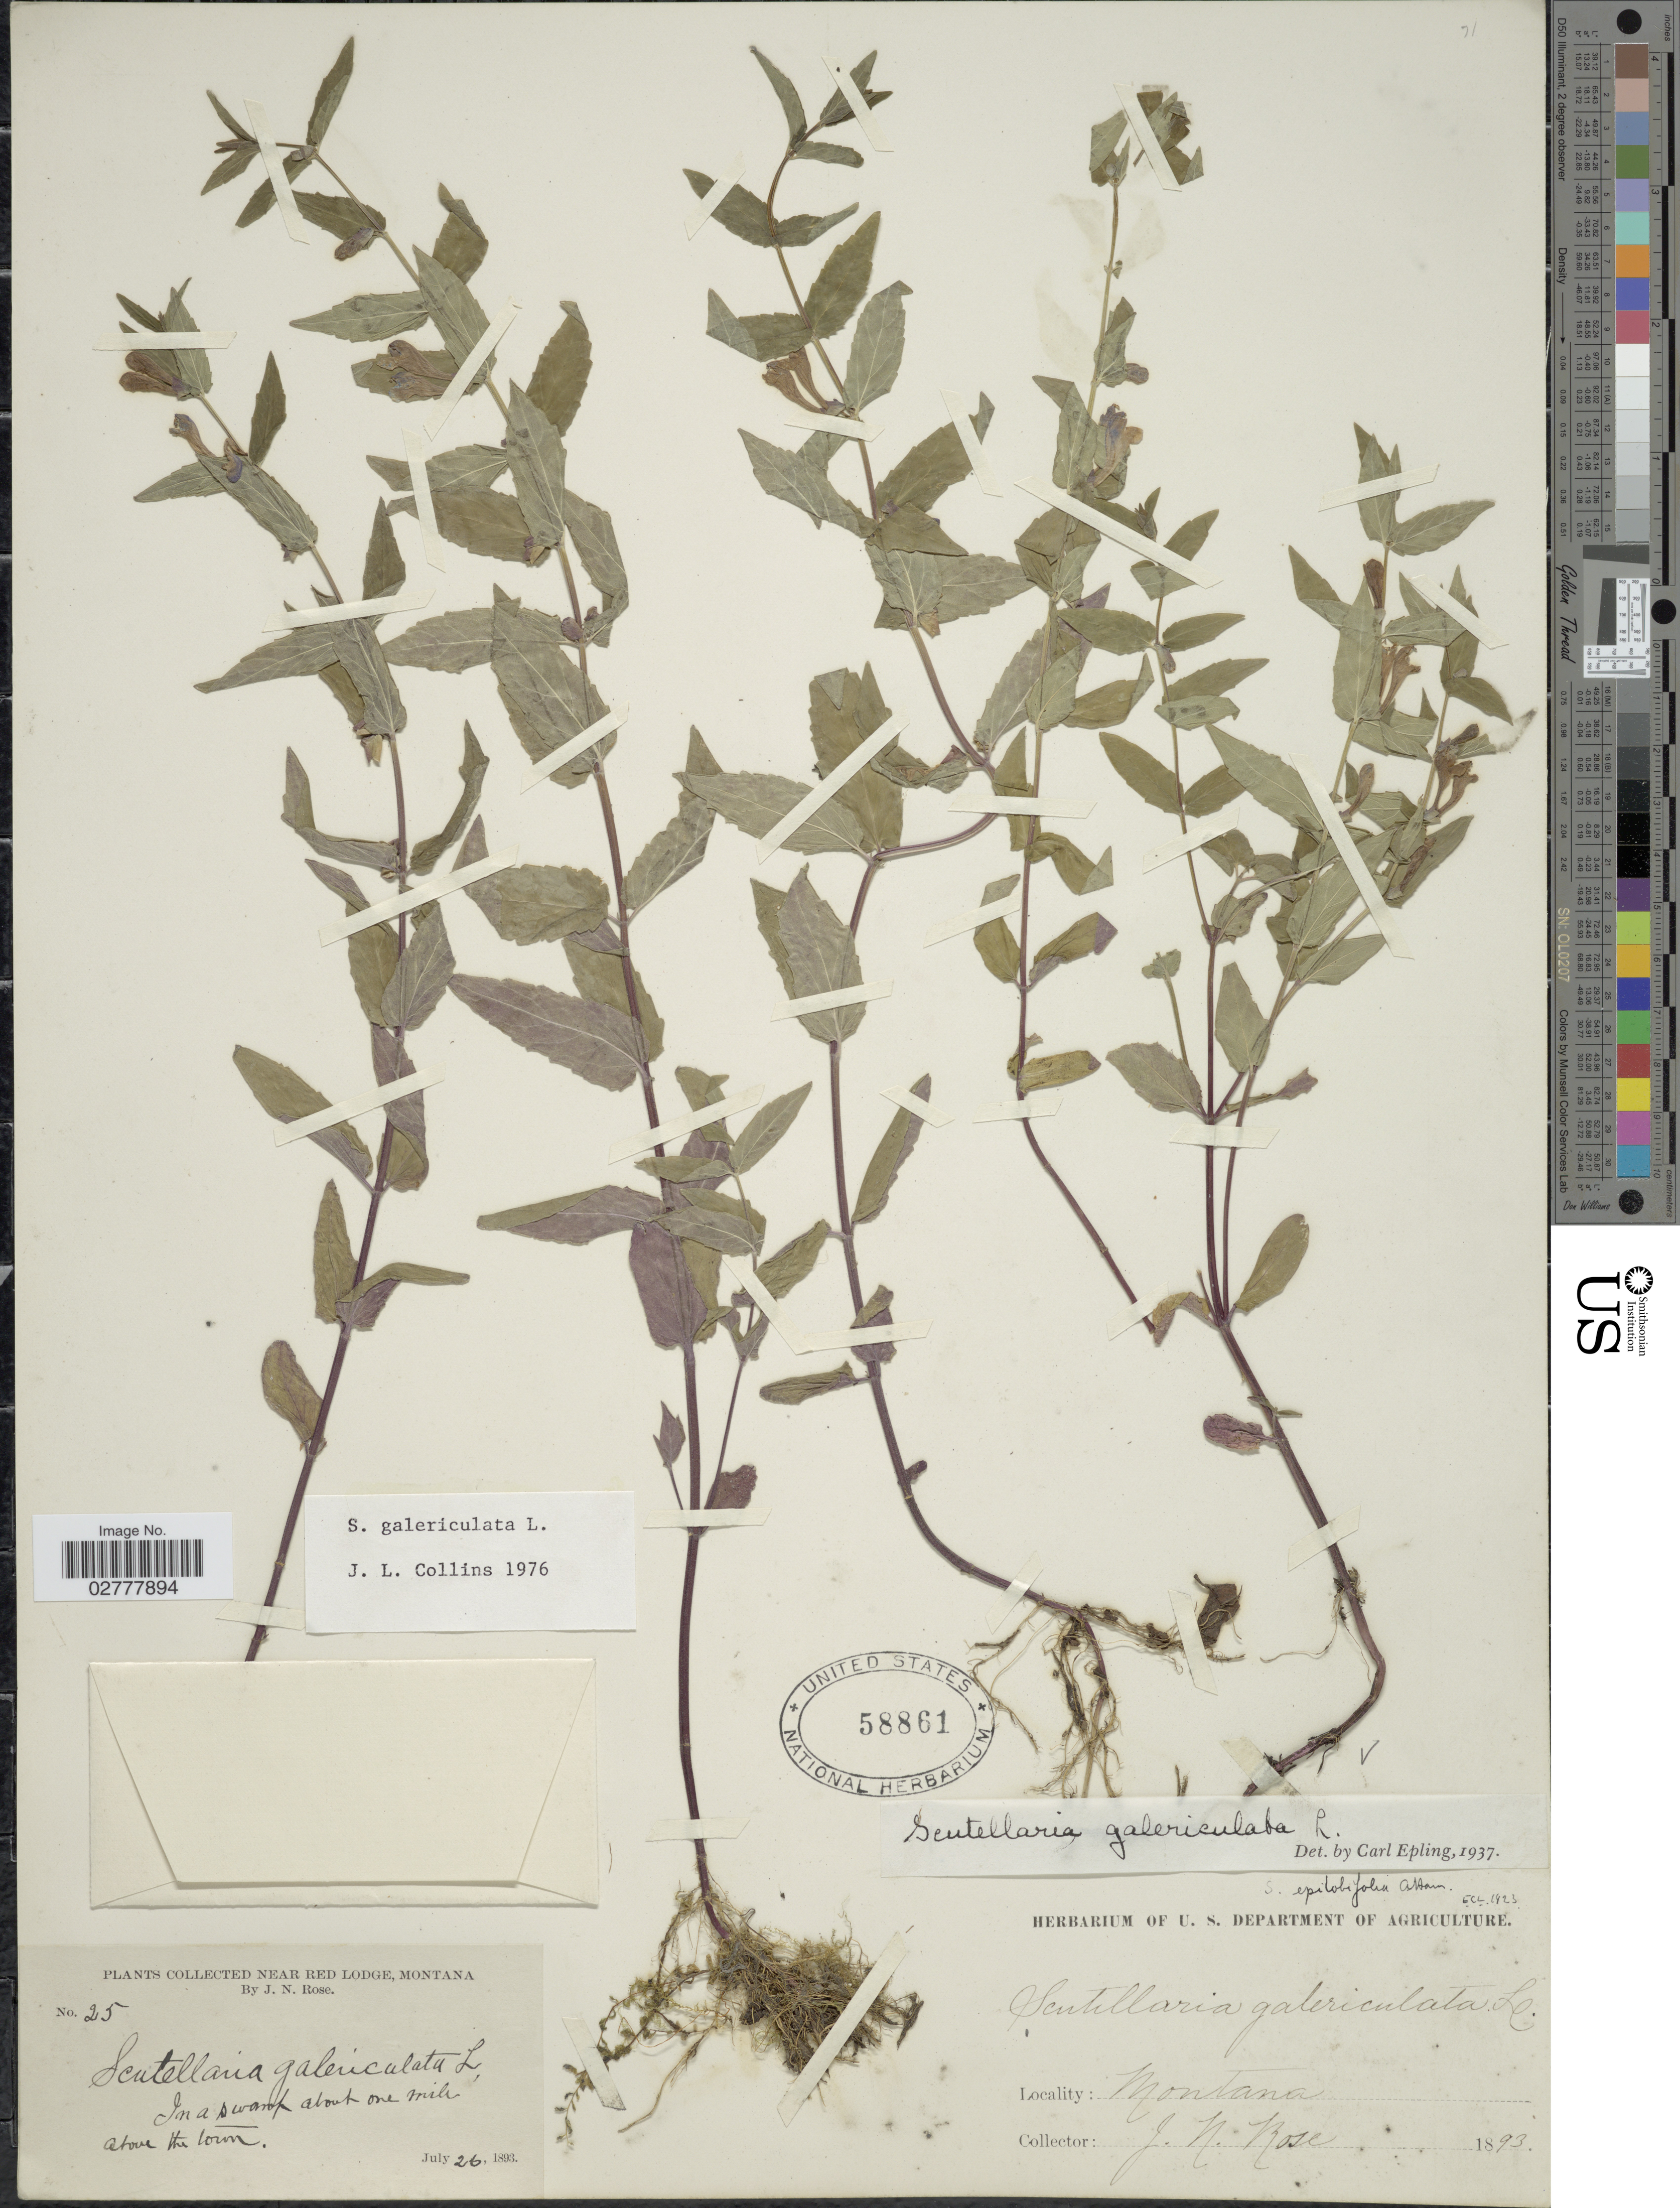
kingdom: Plantae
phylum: Tracheophyta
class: Magnoliopsida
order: Lamiales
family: Lamiaceae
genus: Scutellaria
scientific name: Scutellaria galericulata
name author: L.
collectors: J. N. Rose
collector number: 25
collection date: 1893-07-26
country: United States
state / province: Montana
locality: Near Red Lodge. In a swamp about one mile above the town.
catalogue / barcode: US 58861